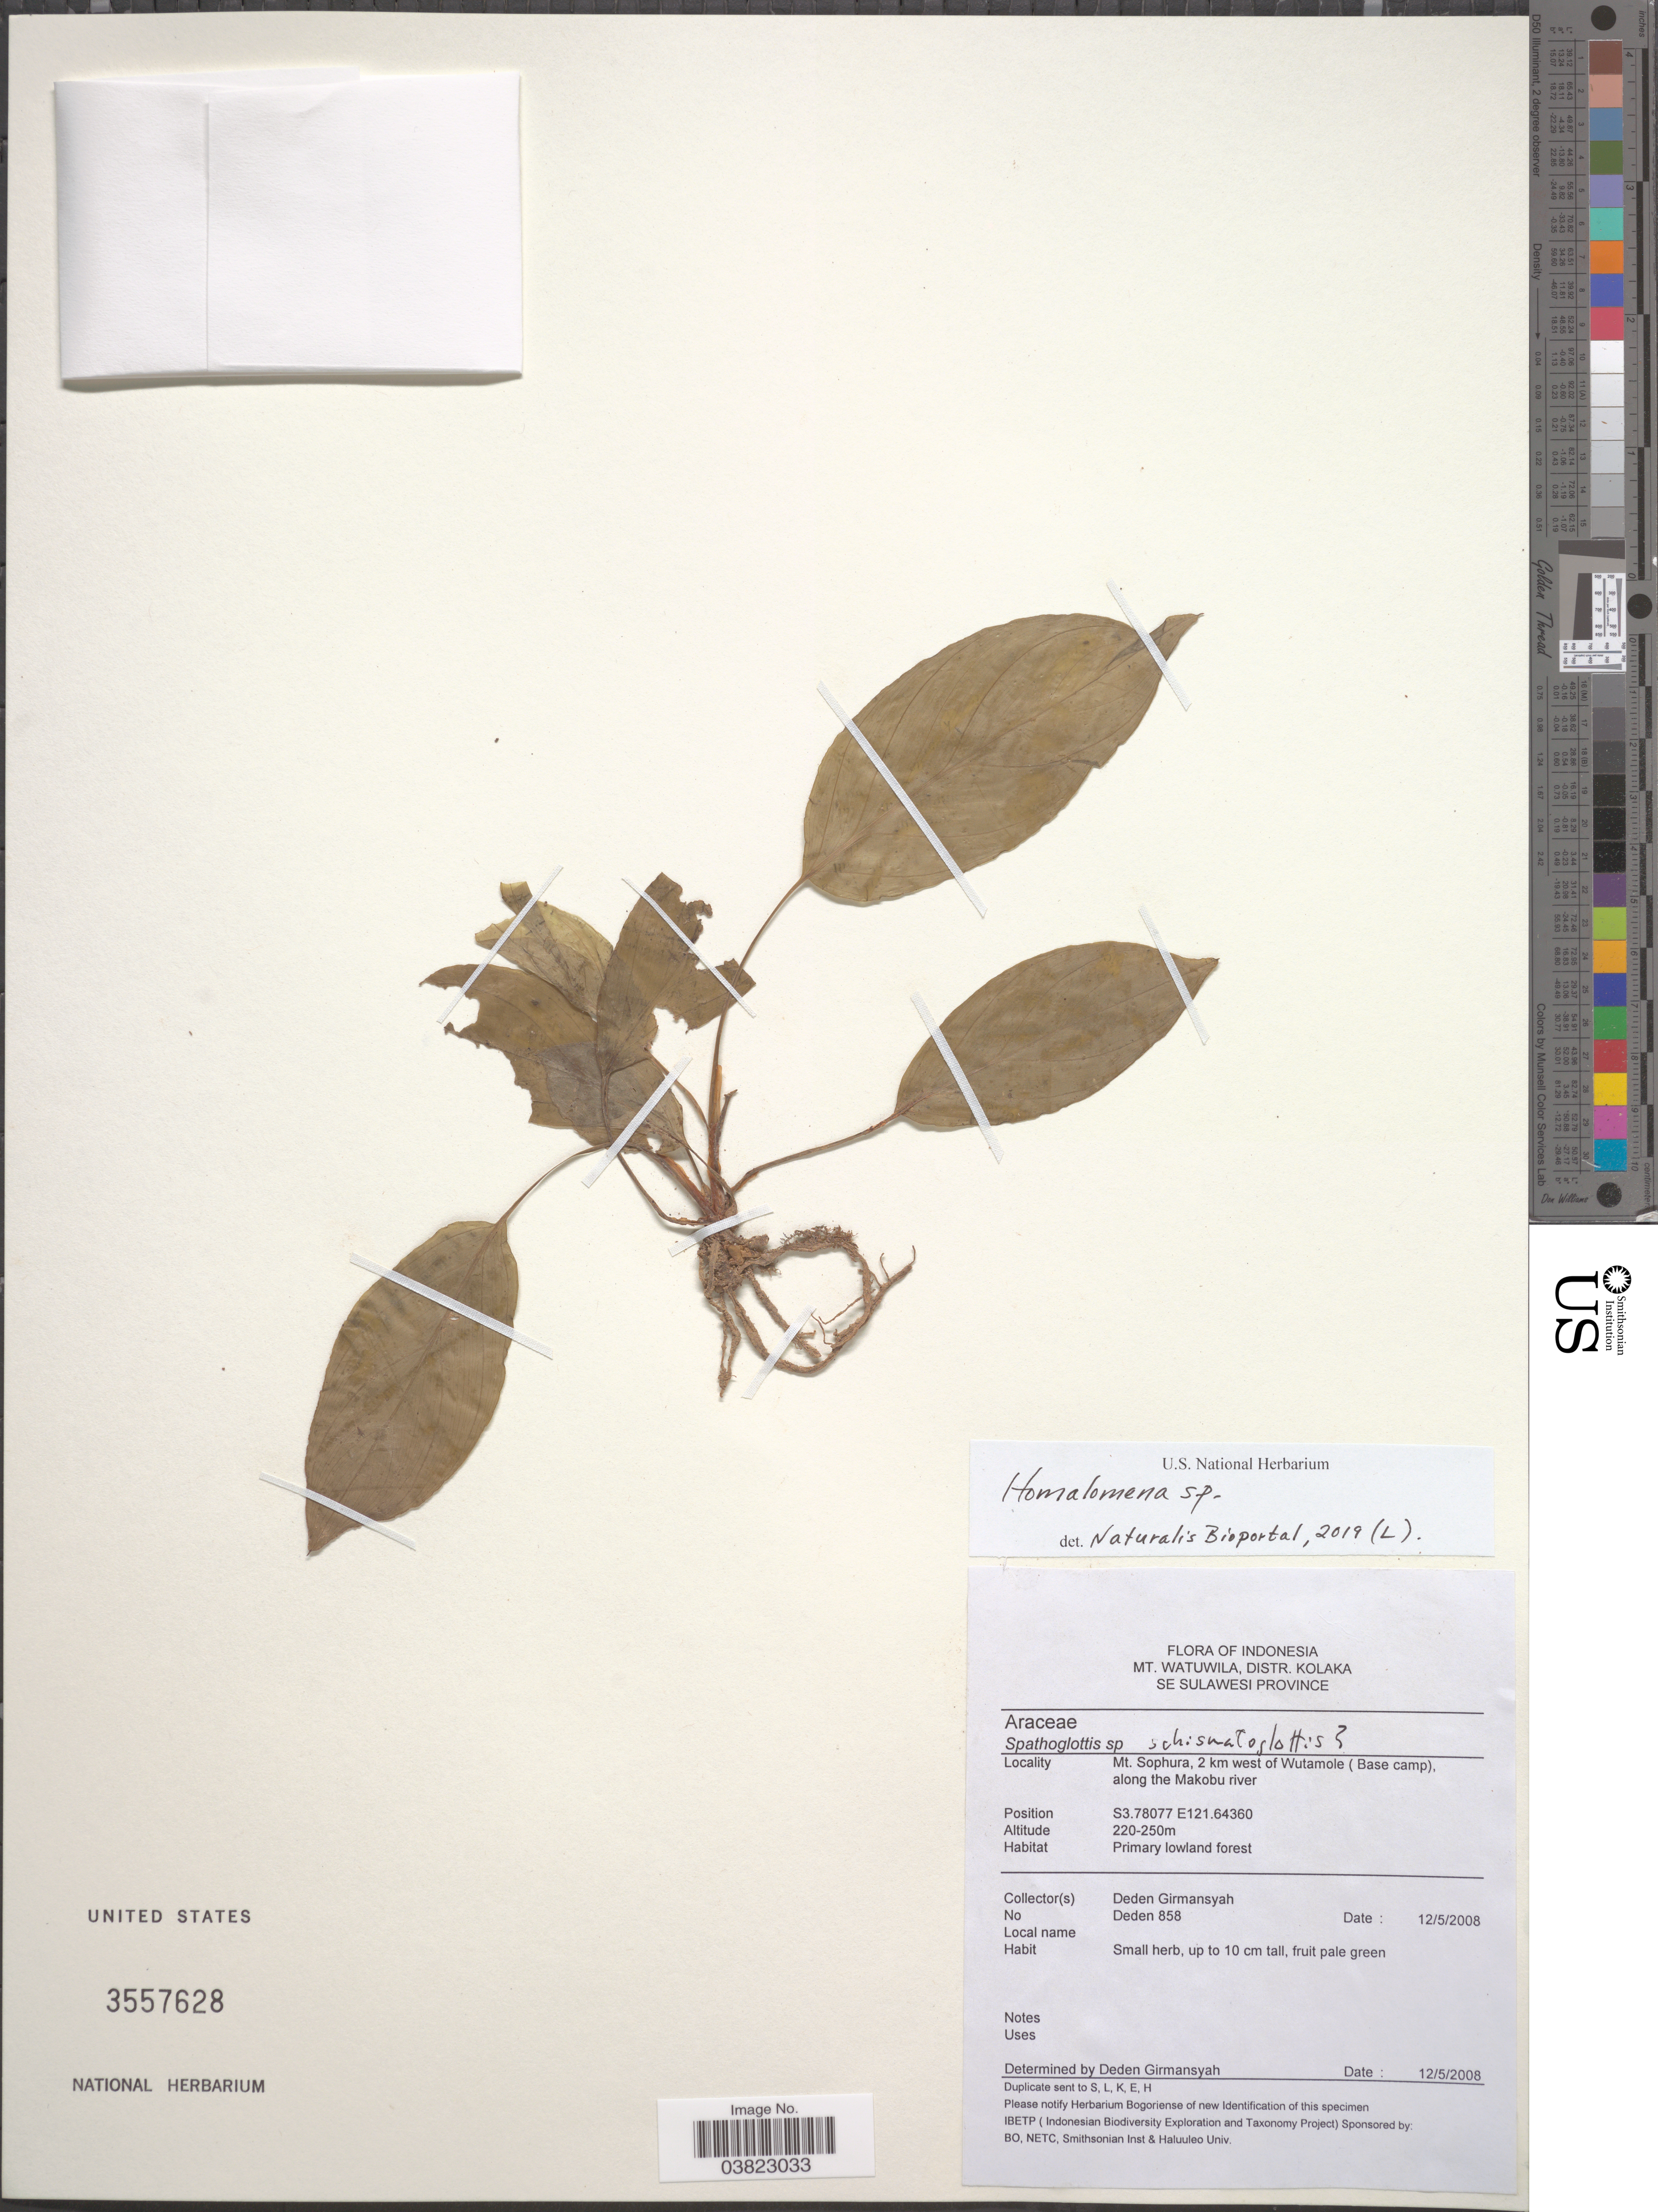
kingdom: Plantae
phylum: Tracheophyta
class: Liliopsida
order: Alismatales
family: Araceae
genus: Homalomena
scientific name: Homalomena sp.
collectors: D. Girmansyah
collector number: Deden 858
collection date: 2008-05-12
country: Indonesia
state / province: Sulawesi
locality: Mt. Watuwila, Distr. Kolaka. SE Sulawesi Province. Mt. Sophura, 2 km west of Wutamole (Base camp) along the Makobu river.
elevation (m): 220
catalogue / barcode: US 3557628